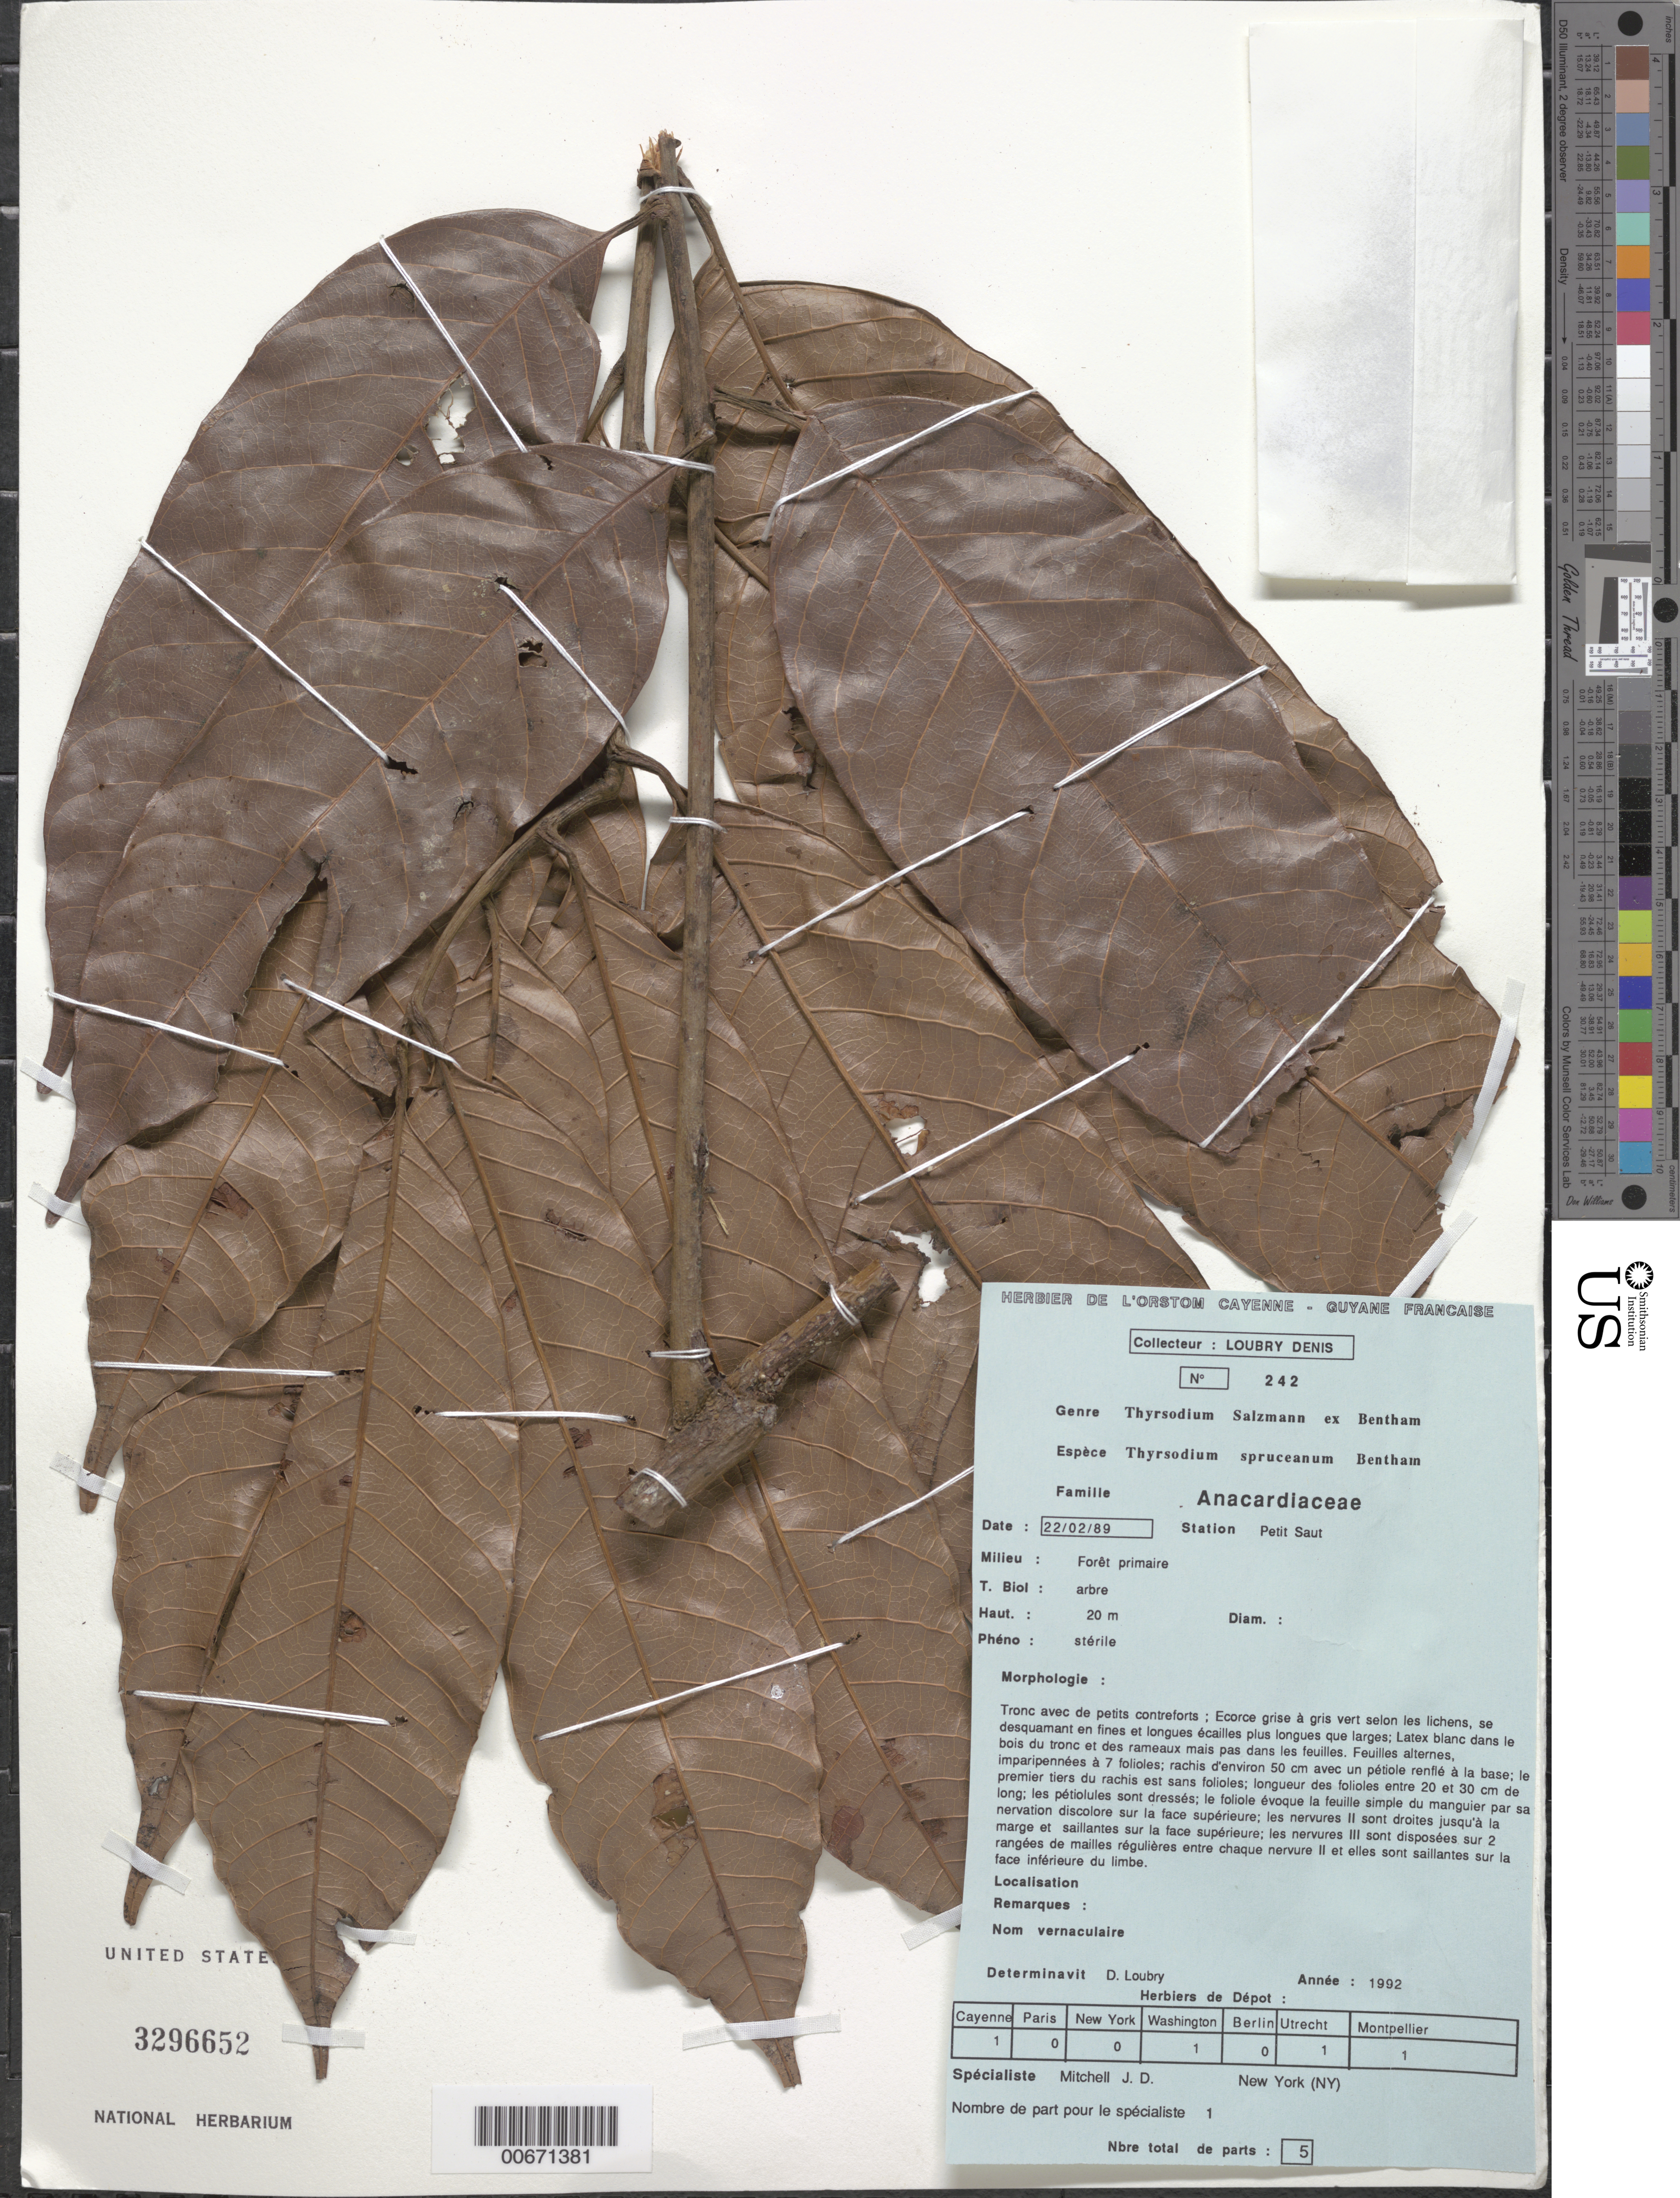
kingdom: Plantae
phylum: Tracheophyta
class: Magnoliopsida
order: Sapindales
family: Anacardiaceae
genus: Thyrsodium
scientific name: Thyrsodium spruceanum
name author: Benth.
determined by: Loubry, D.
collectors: D. Loubry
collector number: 242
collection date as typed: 22-Feb-89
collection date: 1989-02-22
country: French Guiana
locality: Petit Saut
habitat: Primary forest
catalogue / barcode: US 3296652